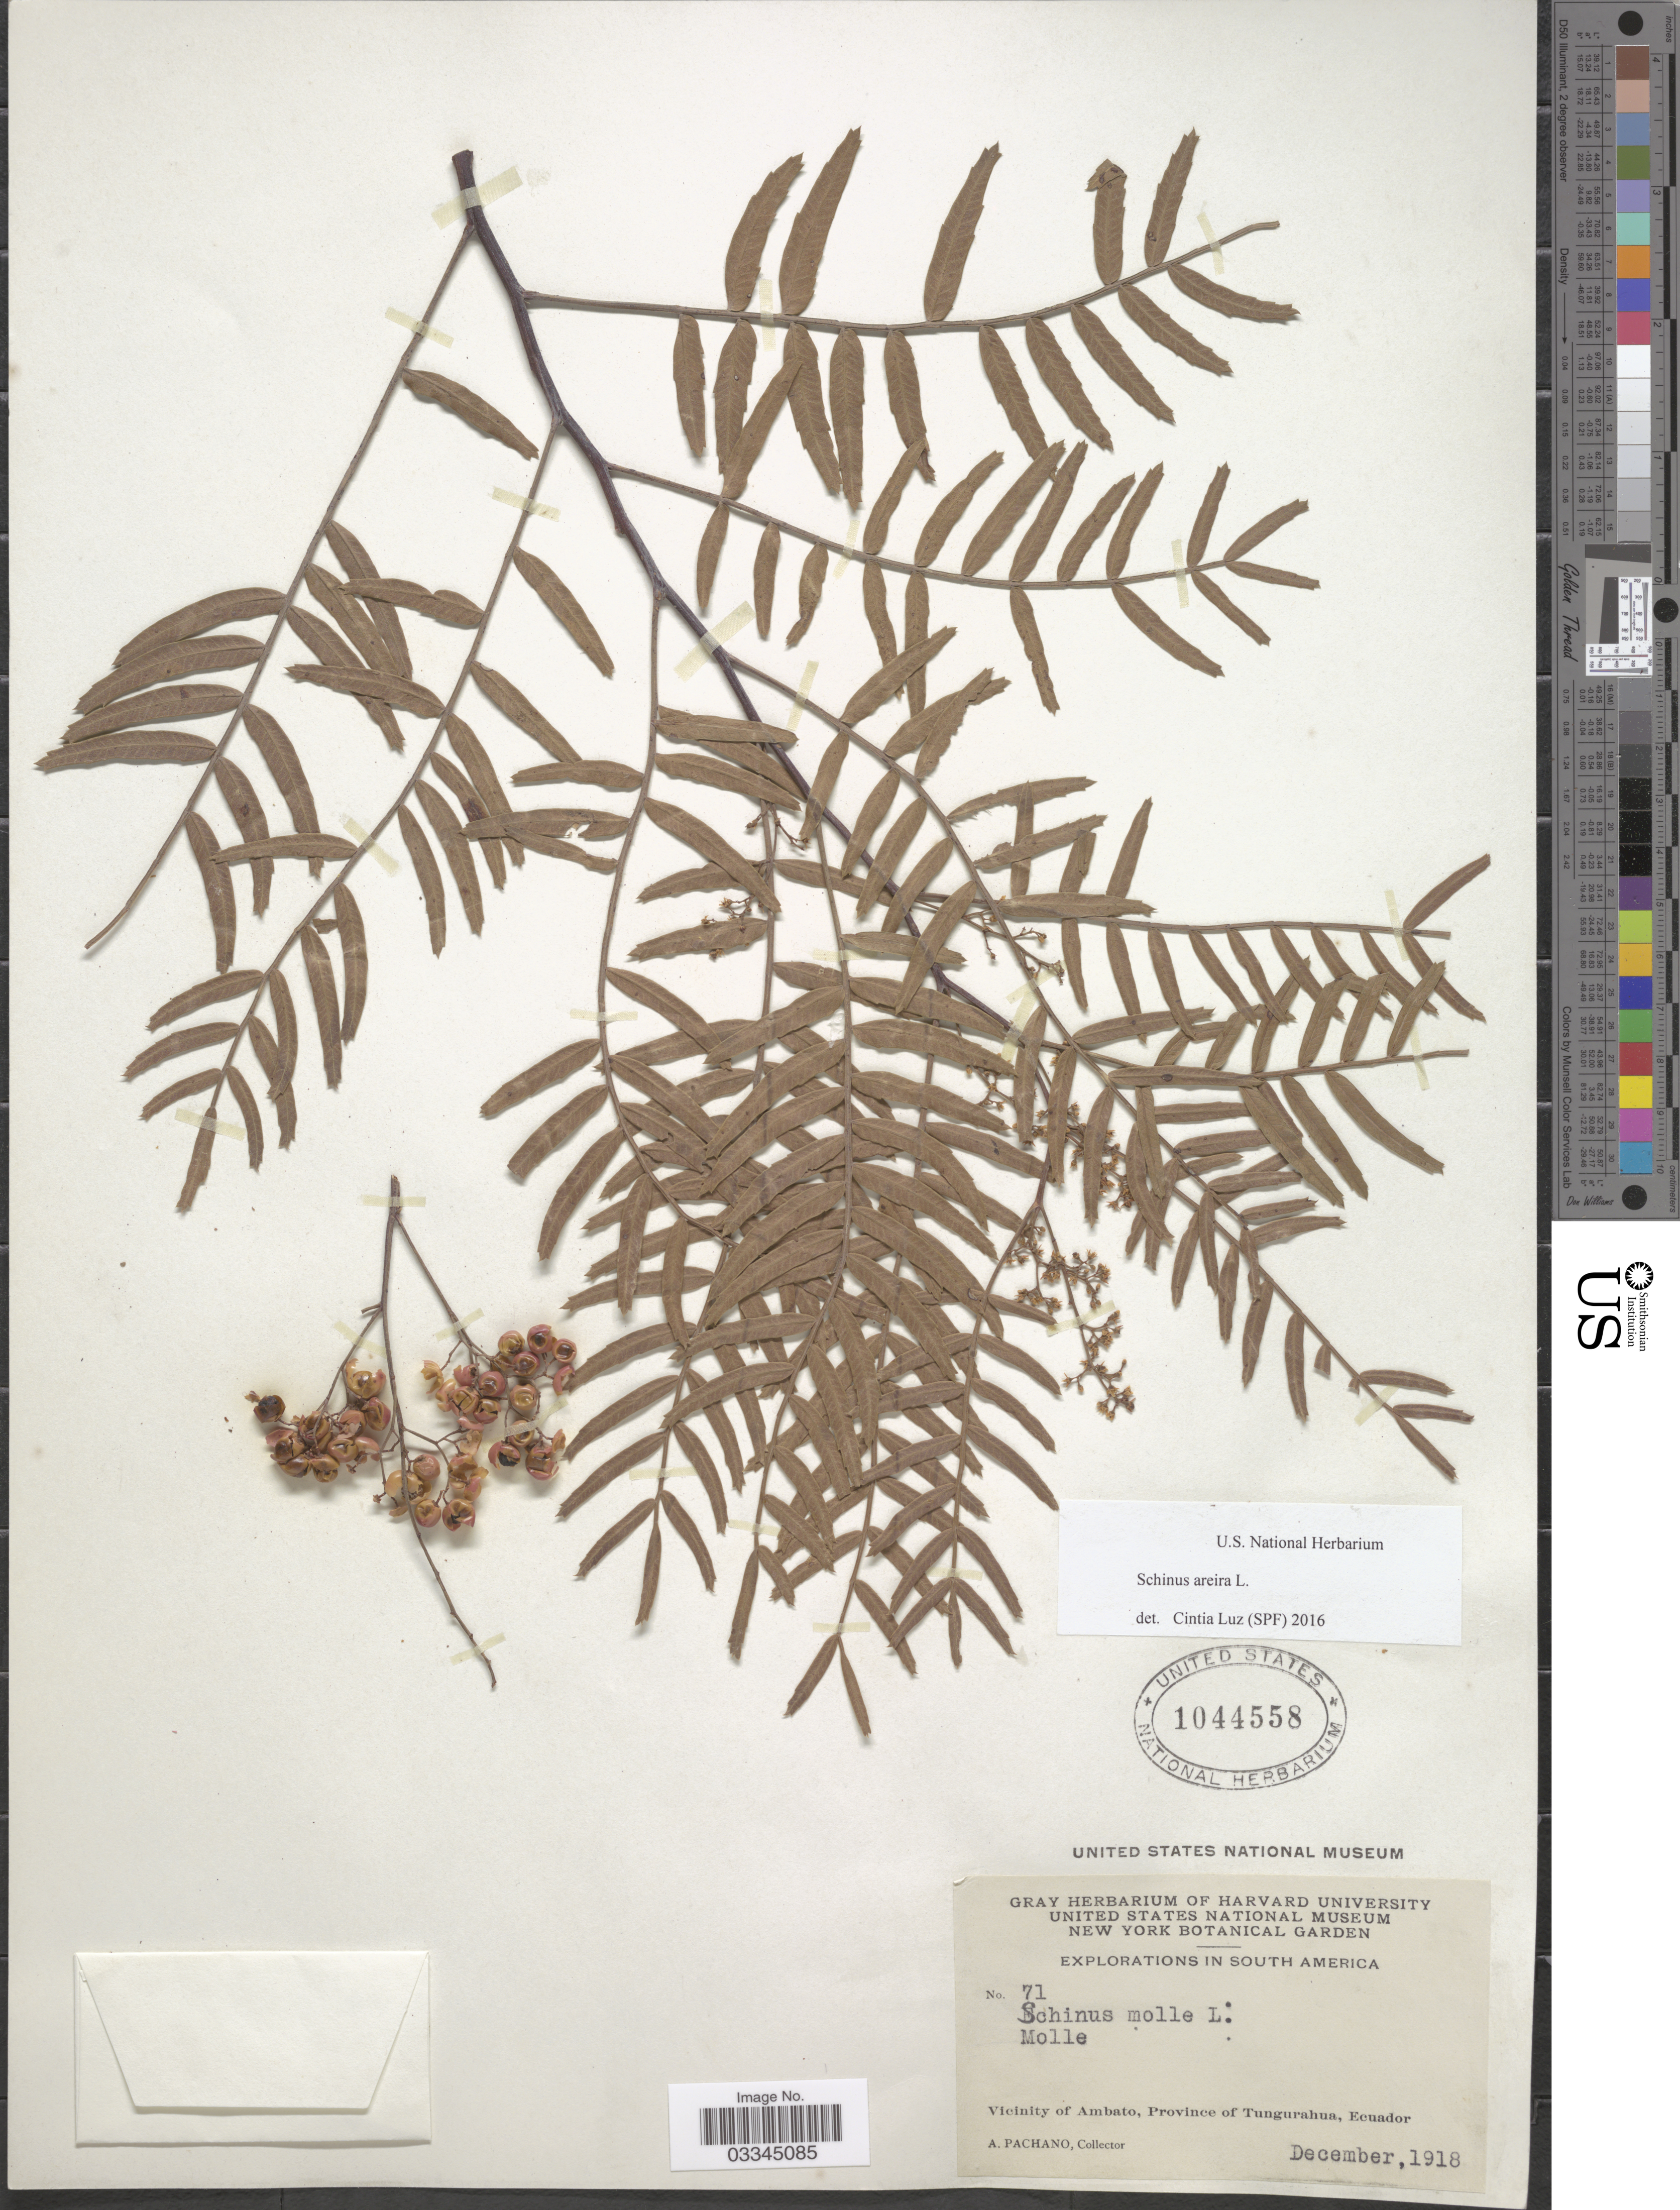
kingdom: Plantae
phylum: Tracheophyta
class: Magnoliopsida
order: Sapindales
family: Anacardiaceae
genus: Schinus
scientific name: Schinus areira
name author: L.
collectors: A. Pachano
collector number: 71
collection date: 1918-12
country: Ecuador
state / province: Tungurahua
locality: Vicinity of Ambato.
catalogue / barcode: US 1044558